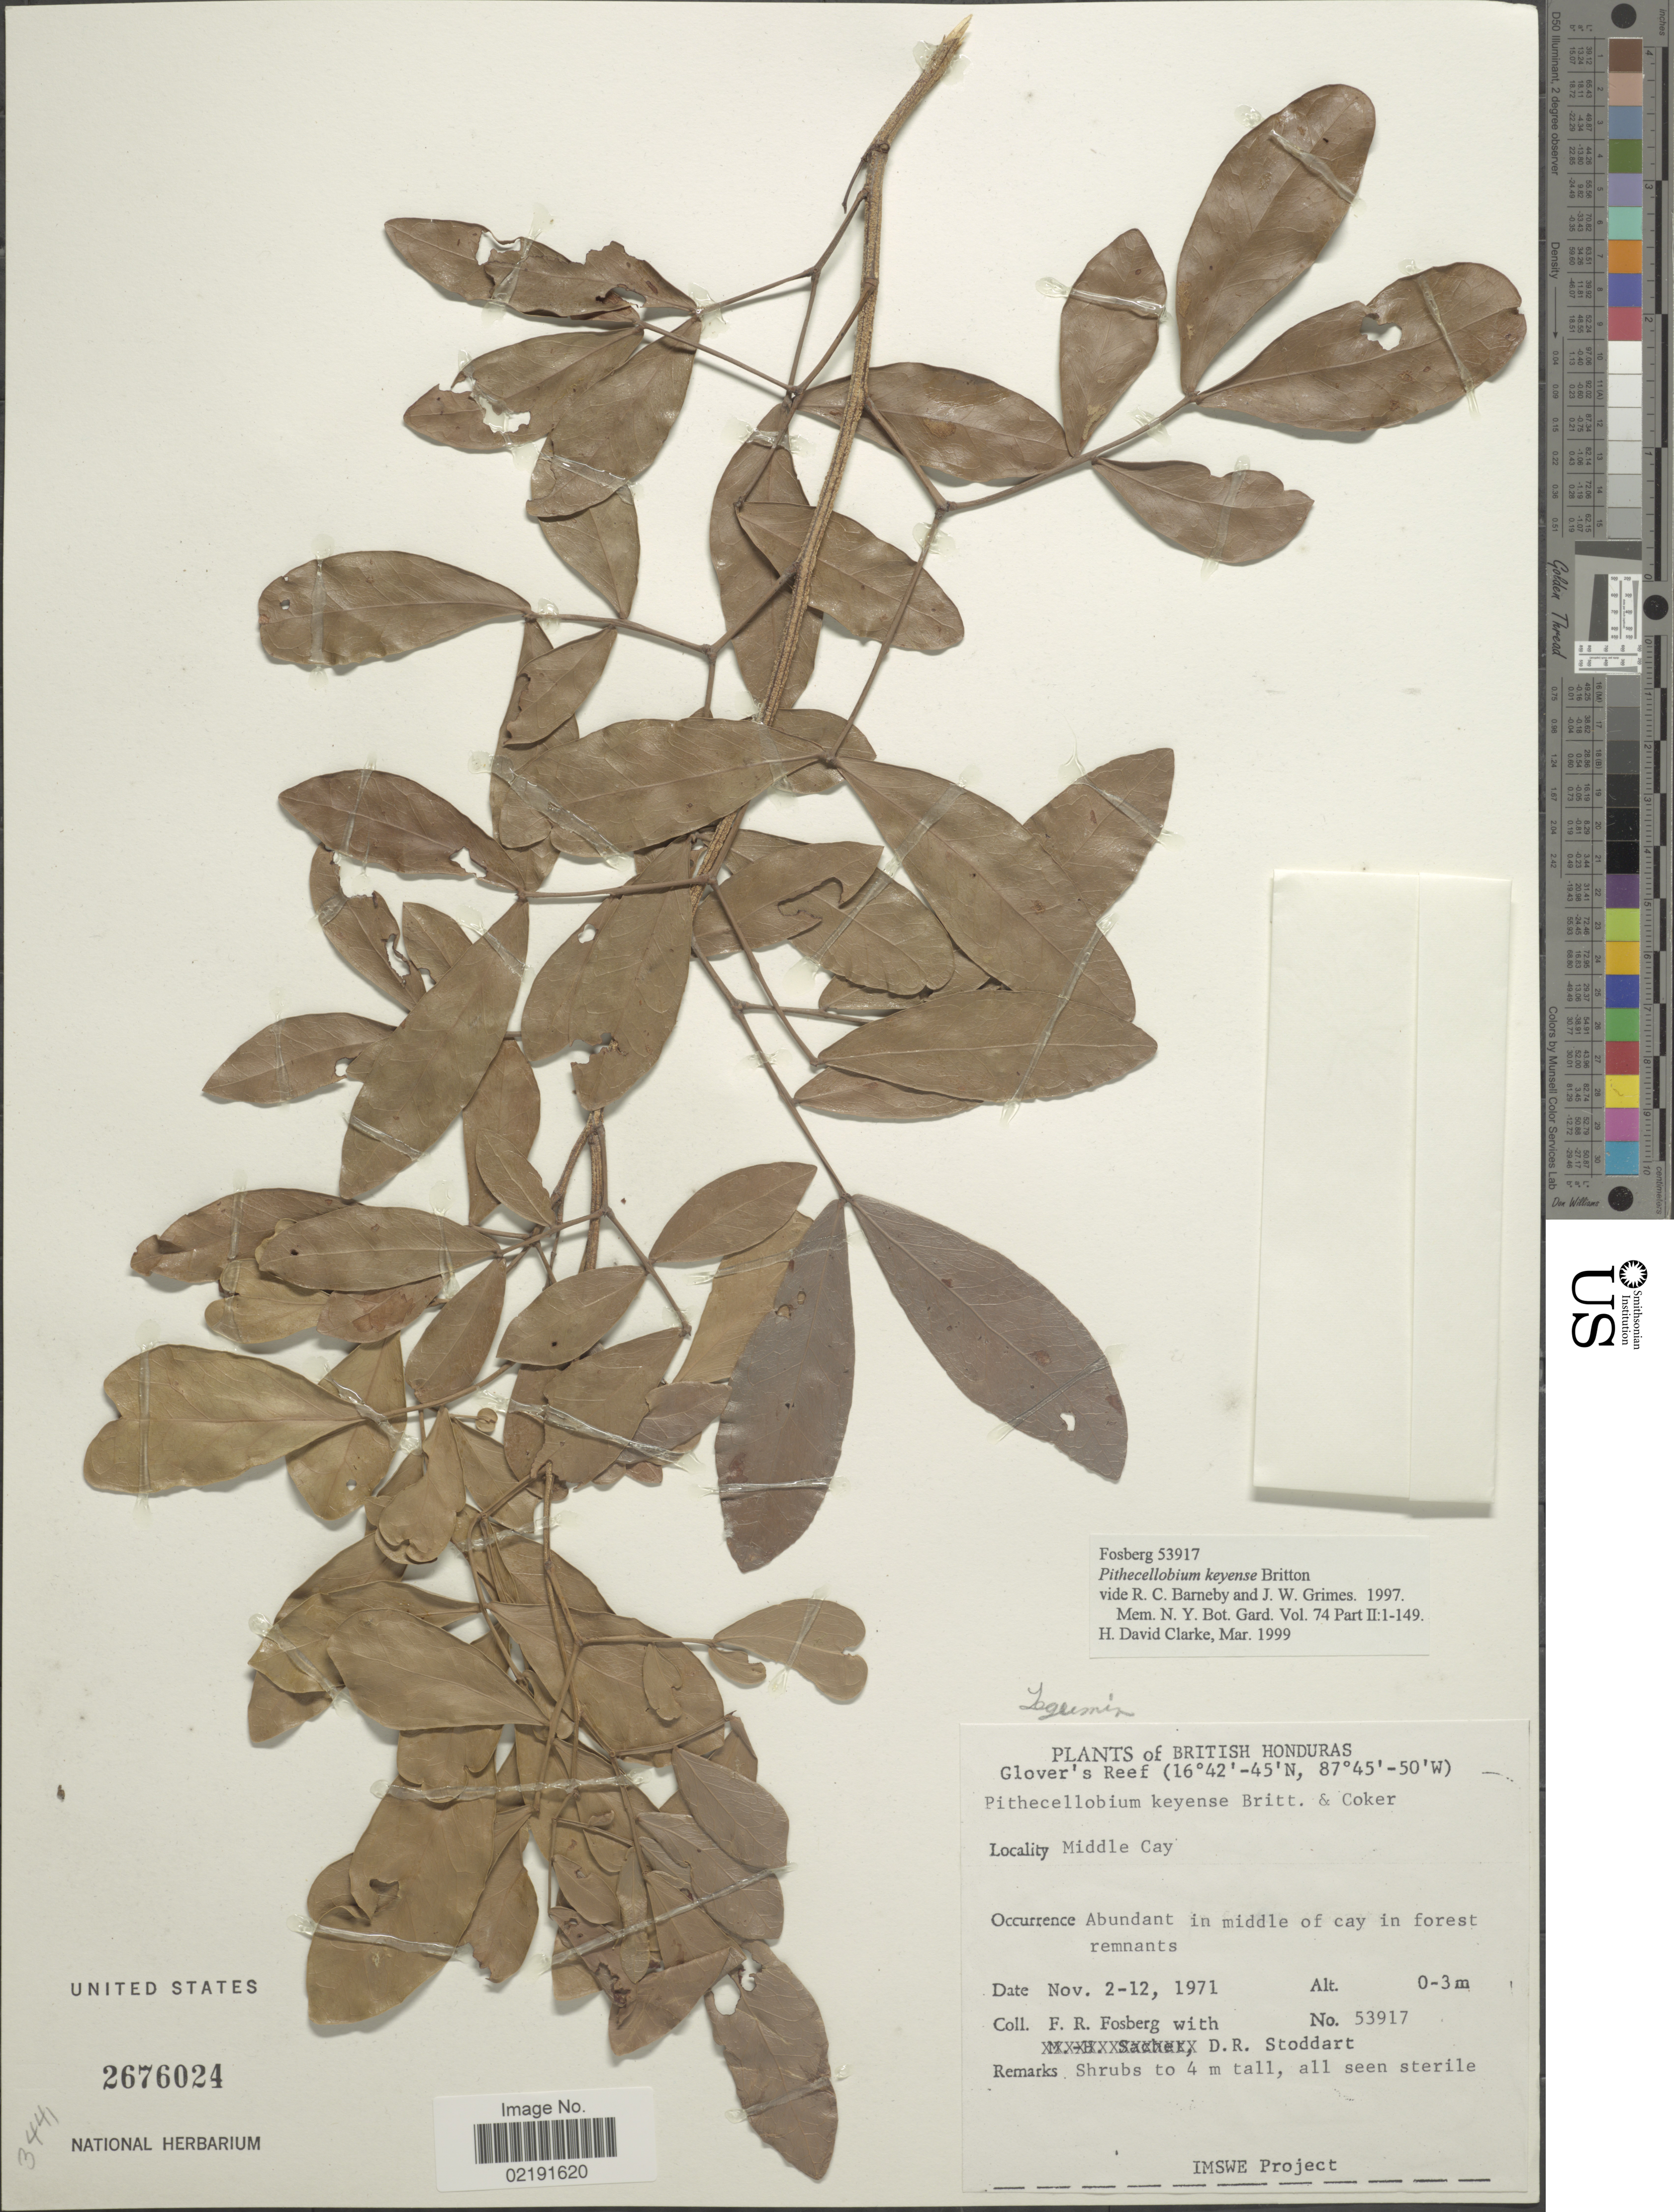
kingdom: Plantae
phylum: Tracheophyta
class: Magnoliopsida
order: Fabales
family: Fabaceae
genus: Pithecellobium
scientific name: Pithecellobium keyense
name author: Britton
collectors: F. R. Fosberg & D. R. Stoddart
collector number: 53917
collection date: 1971-11-02/1971-11-12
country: Belize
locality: British Honduras. Glover's Reef. Middle Cay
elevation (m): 0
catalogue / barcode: US 2676024